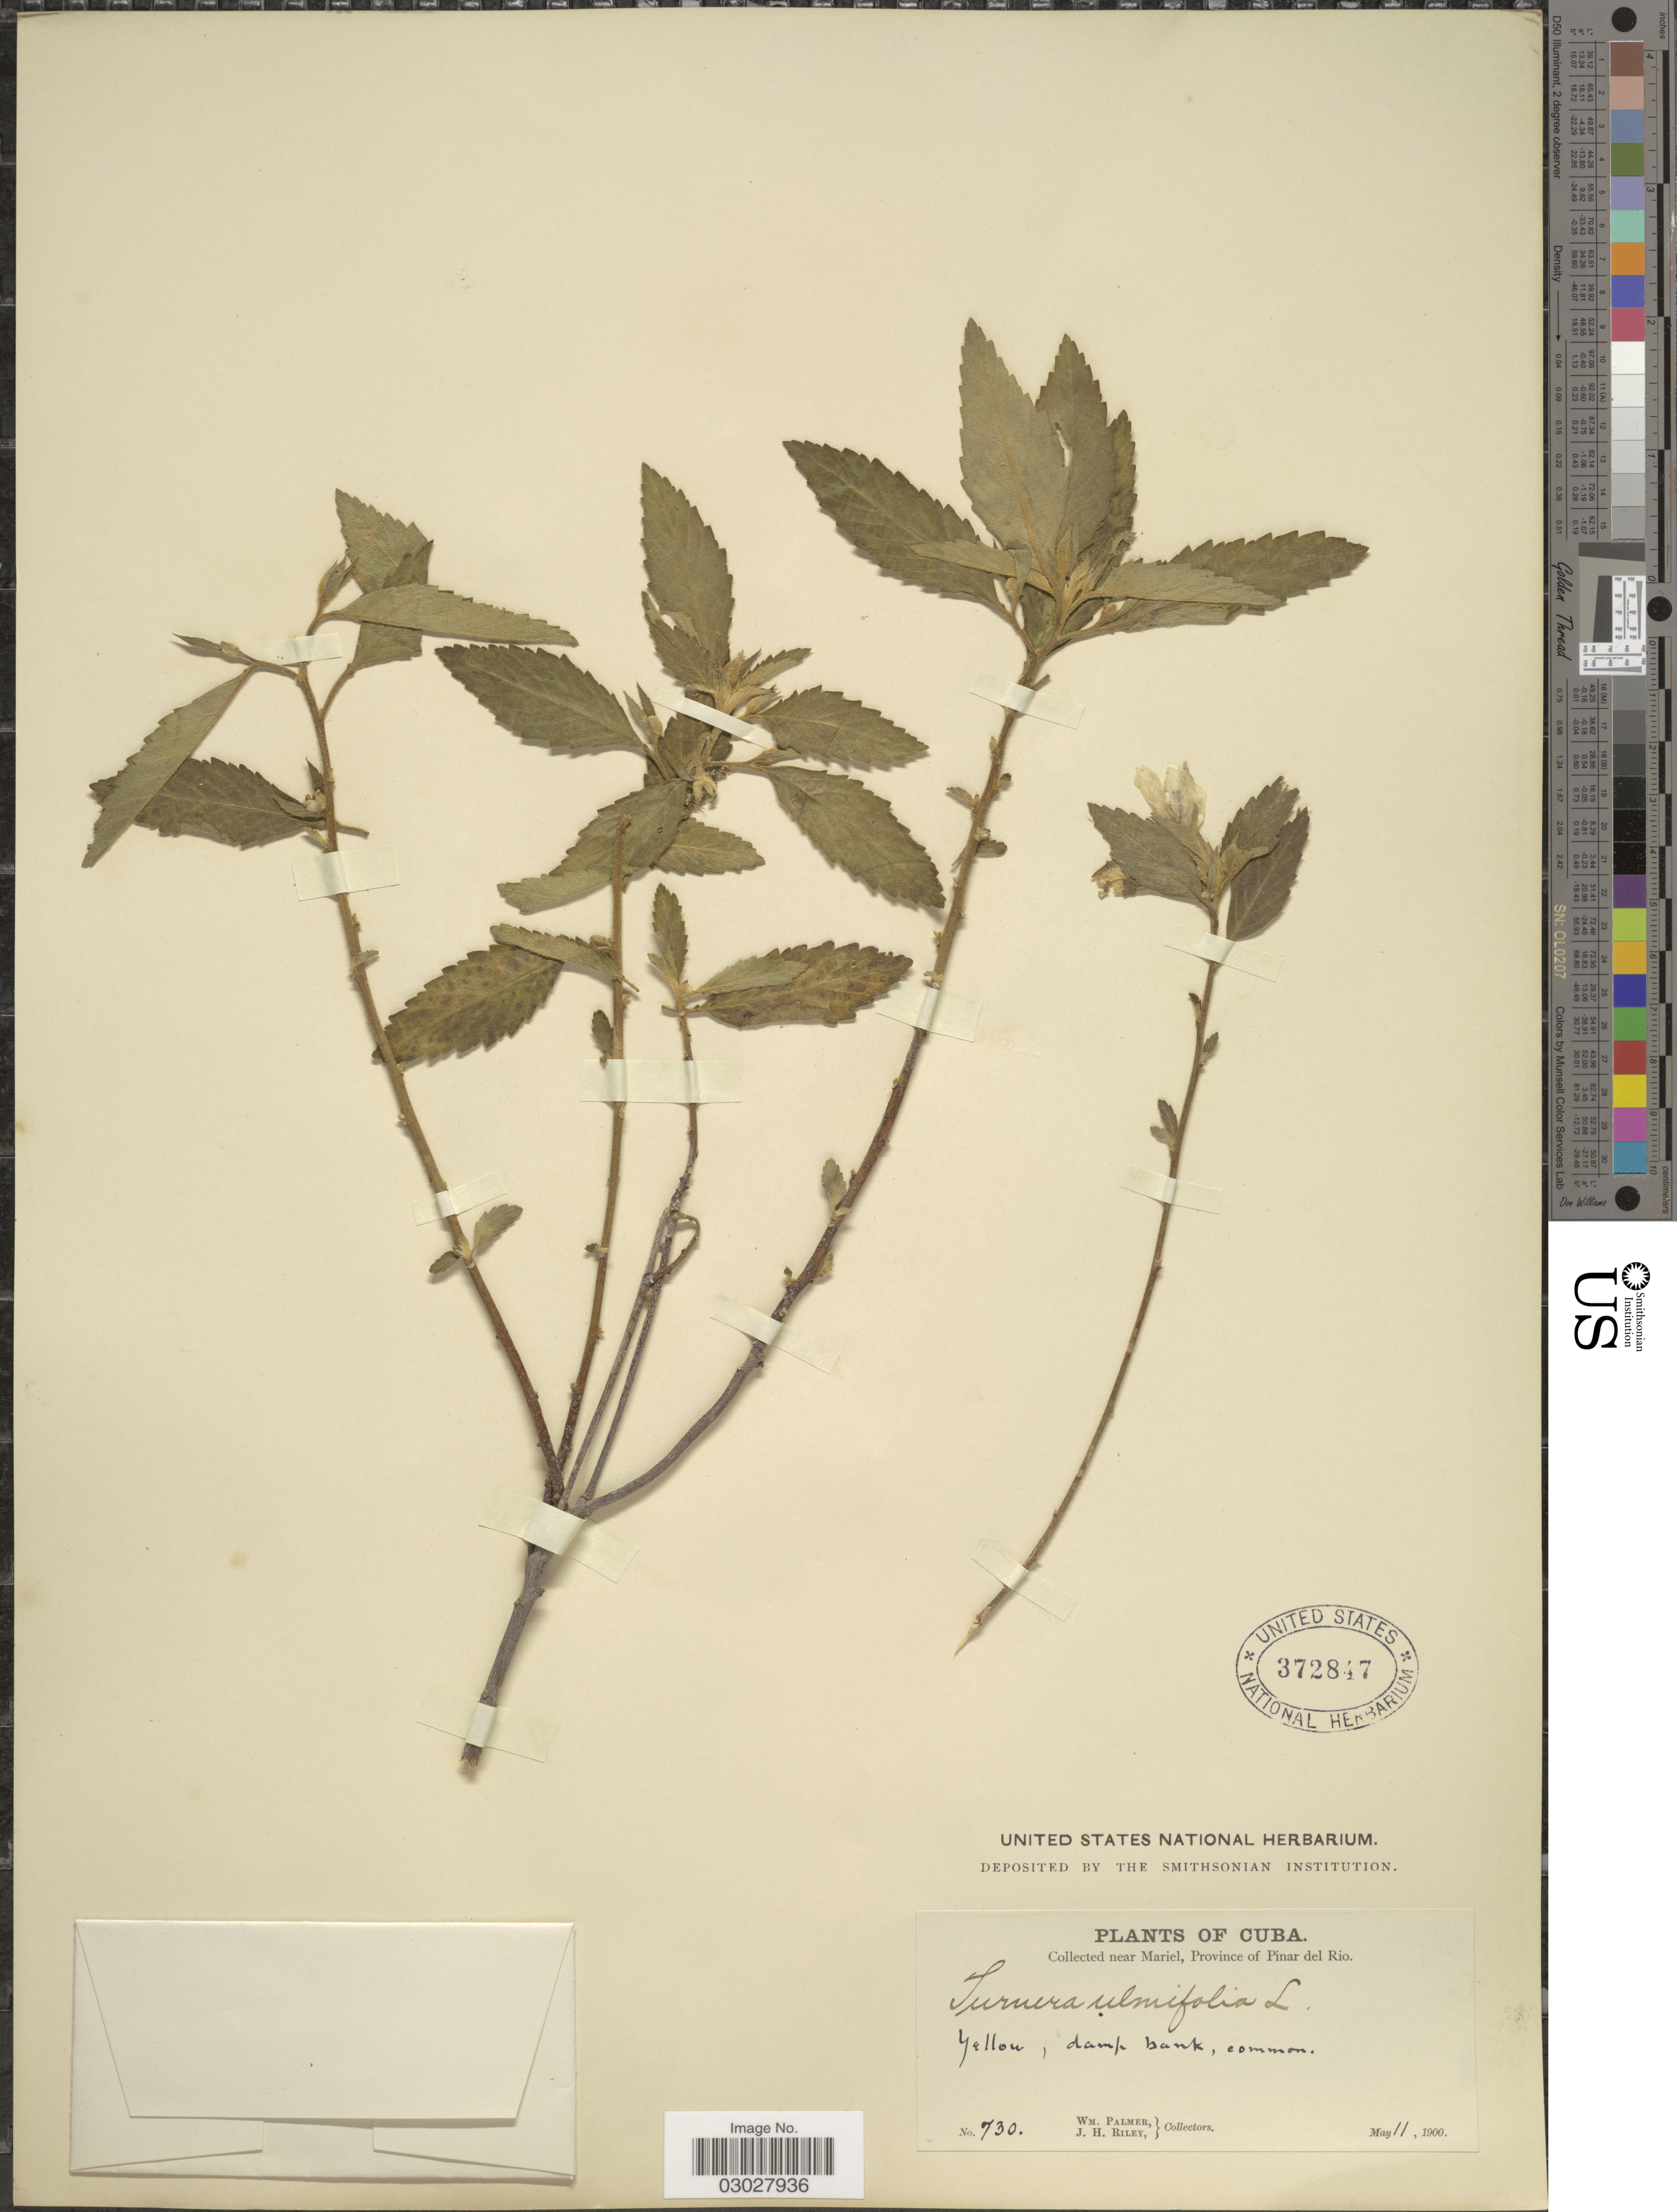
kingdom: Plantae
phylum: Tracheophyta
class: Magnoliopsida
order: Malpighiales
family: Turneraceae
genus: Turnera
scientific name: Turnera ulmifolia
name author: L.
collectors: W. Palmer & J. H. Riley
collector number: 730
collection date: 1900-05-11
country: Cuba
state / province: Pinar del Río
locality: Near Mariel.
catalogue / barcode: US 372847